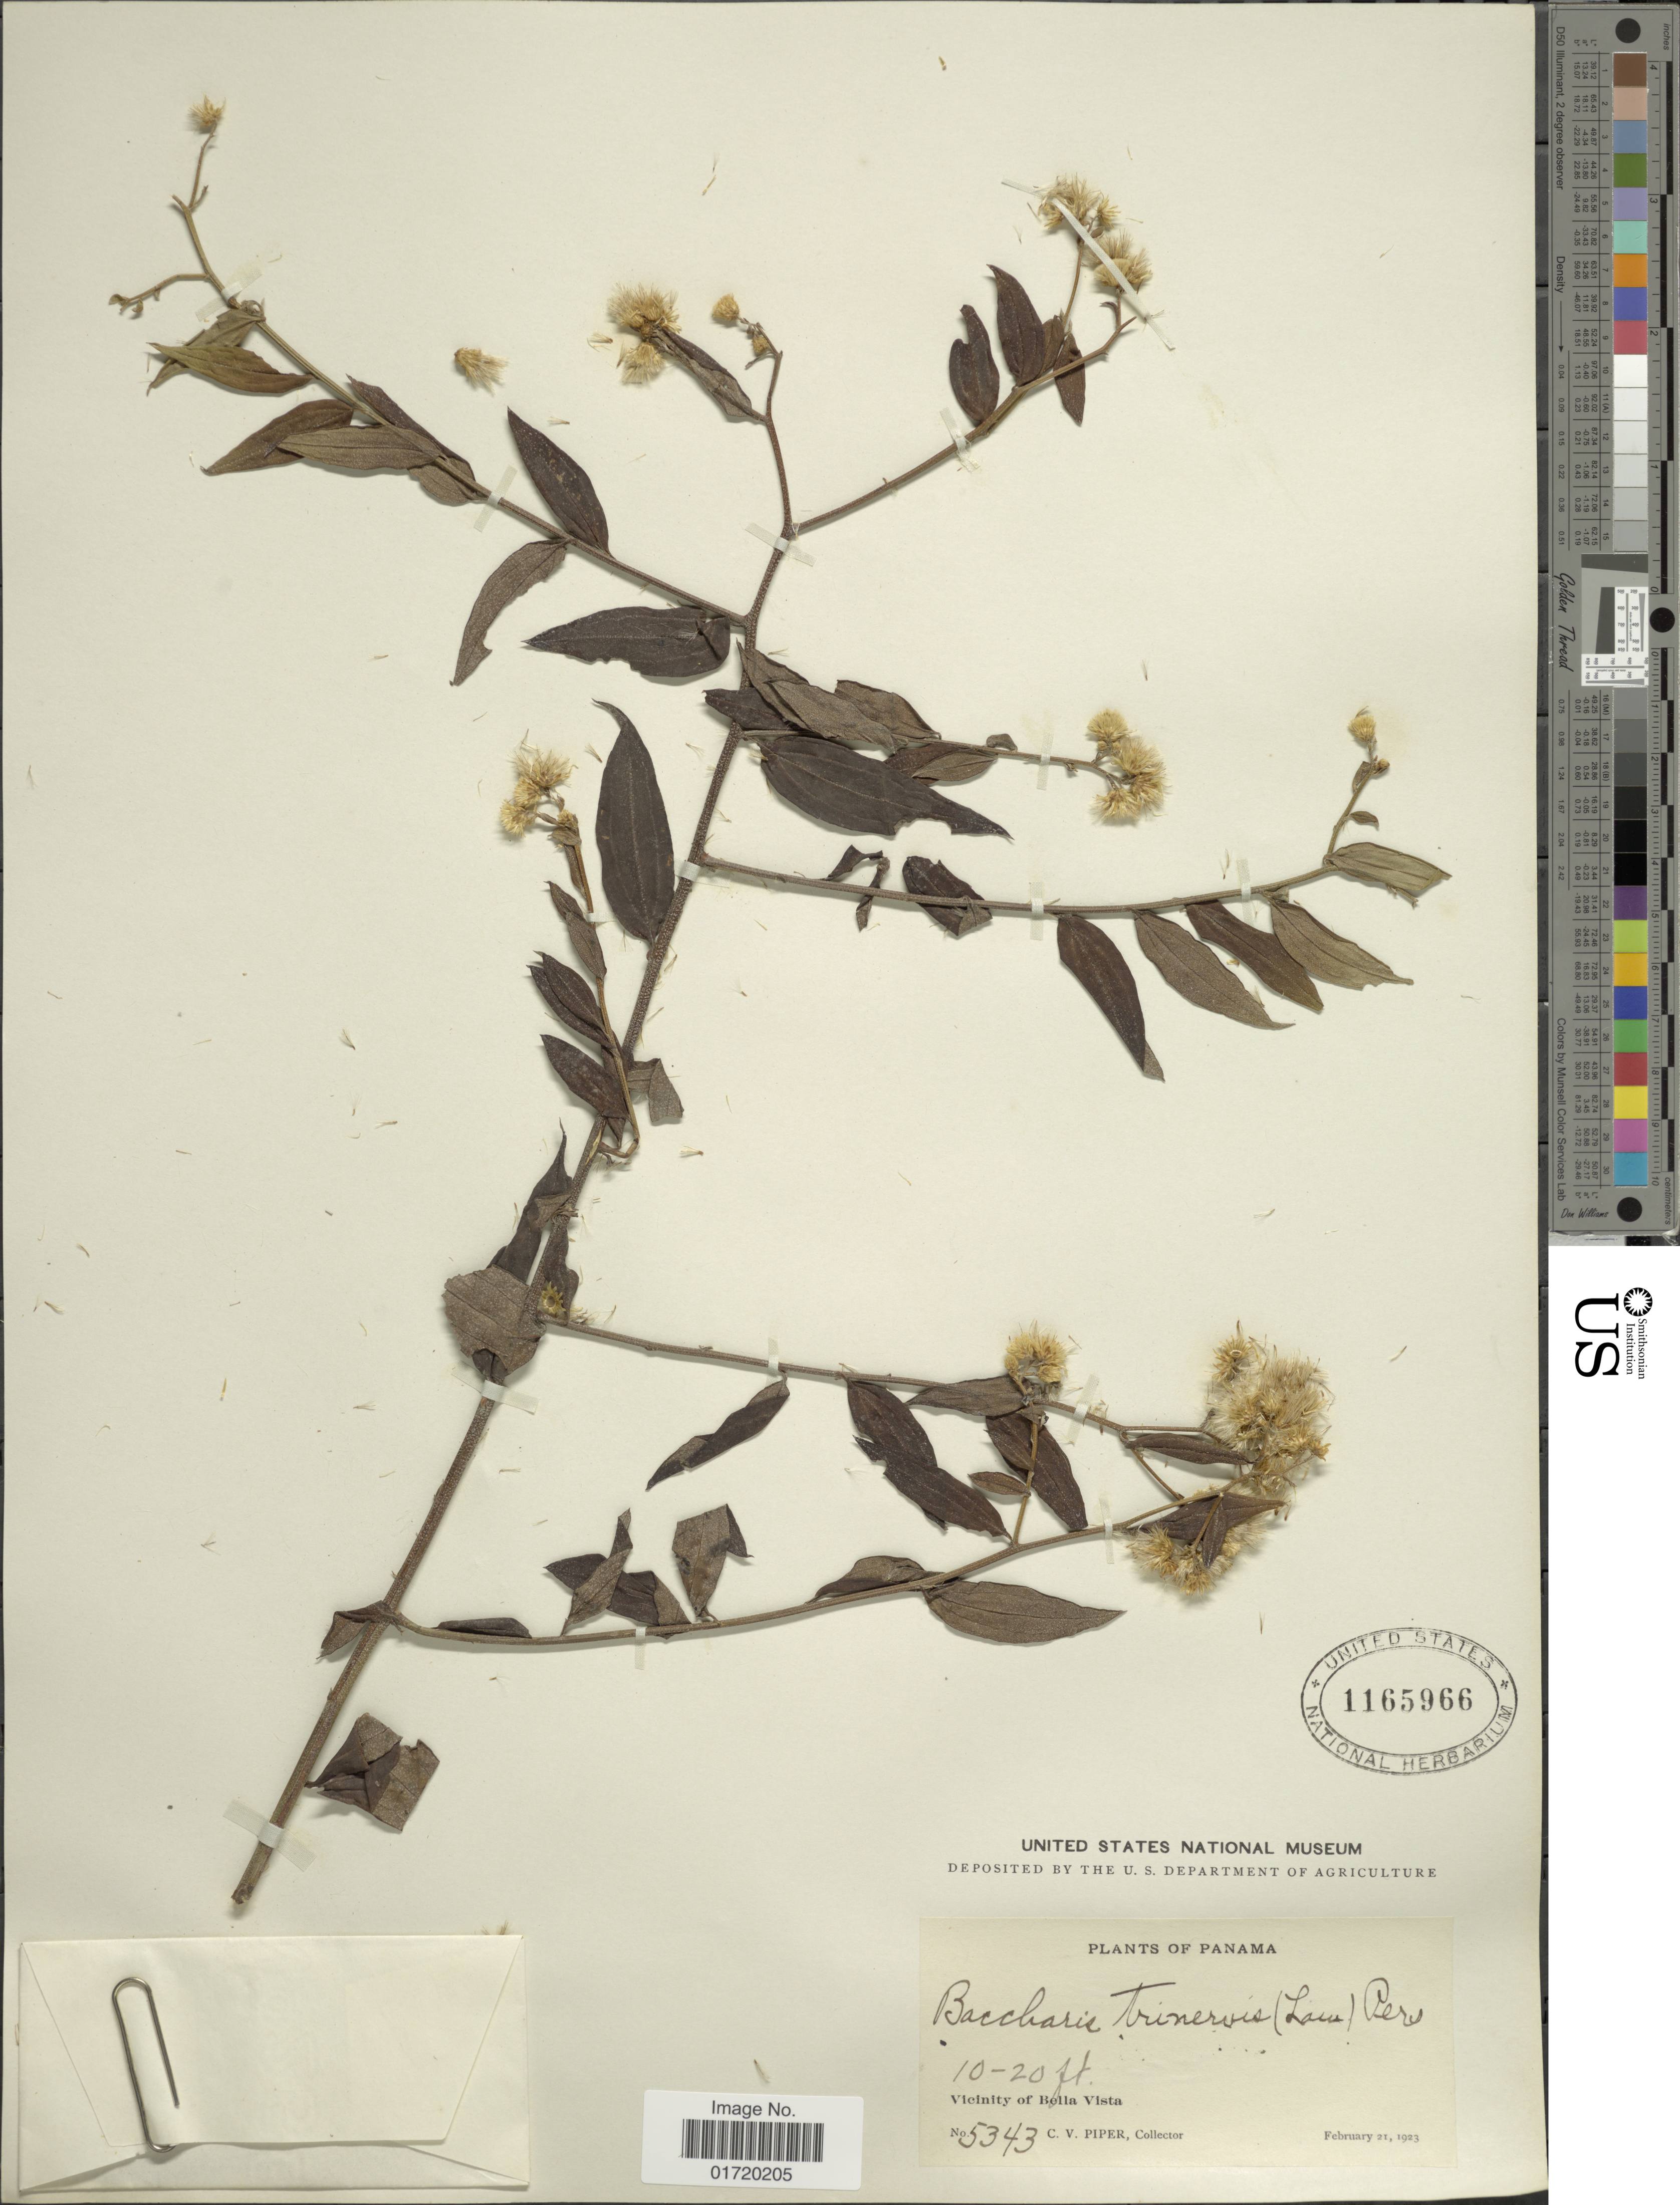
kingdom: Plantae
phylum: Tracheophyta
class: Magnoliopsida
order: Asterales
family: Asteraceae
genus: Baccharis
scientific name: Baccharis trinervis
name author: (Lam.) Pers.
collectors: C. V. Piper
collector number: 5343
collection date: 1923-02-21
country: Panama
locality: Vicinity of Bella Vista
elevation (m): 3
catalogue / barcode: US 1165966